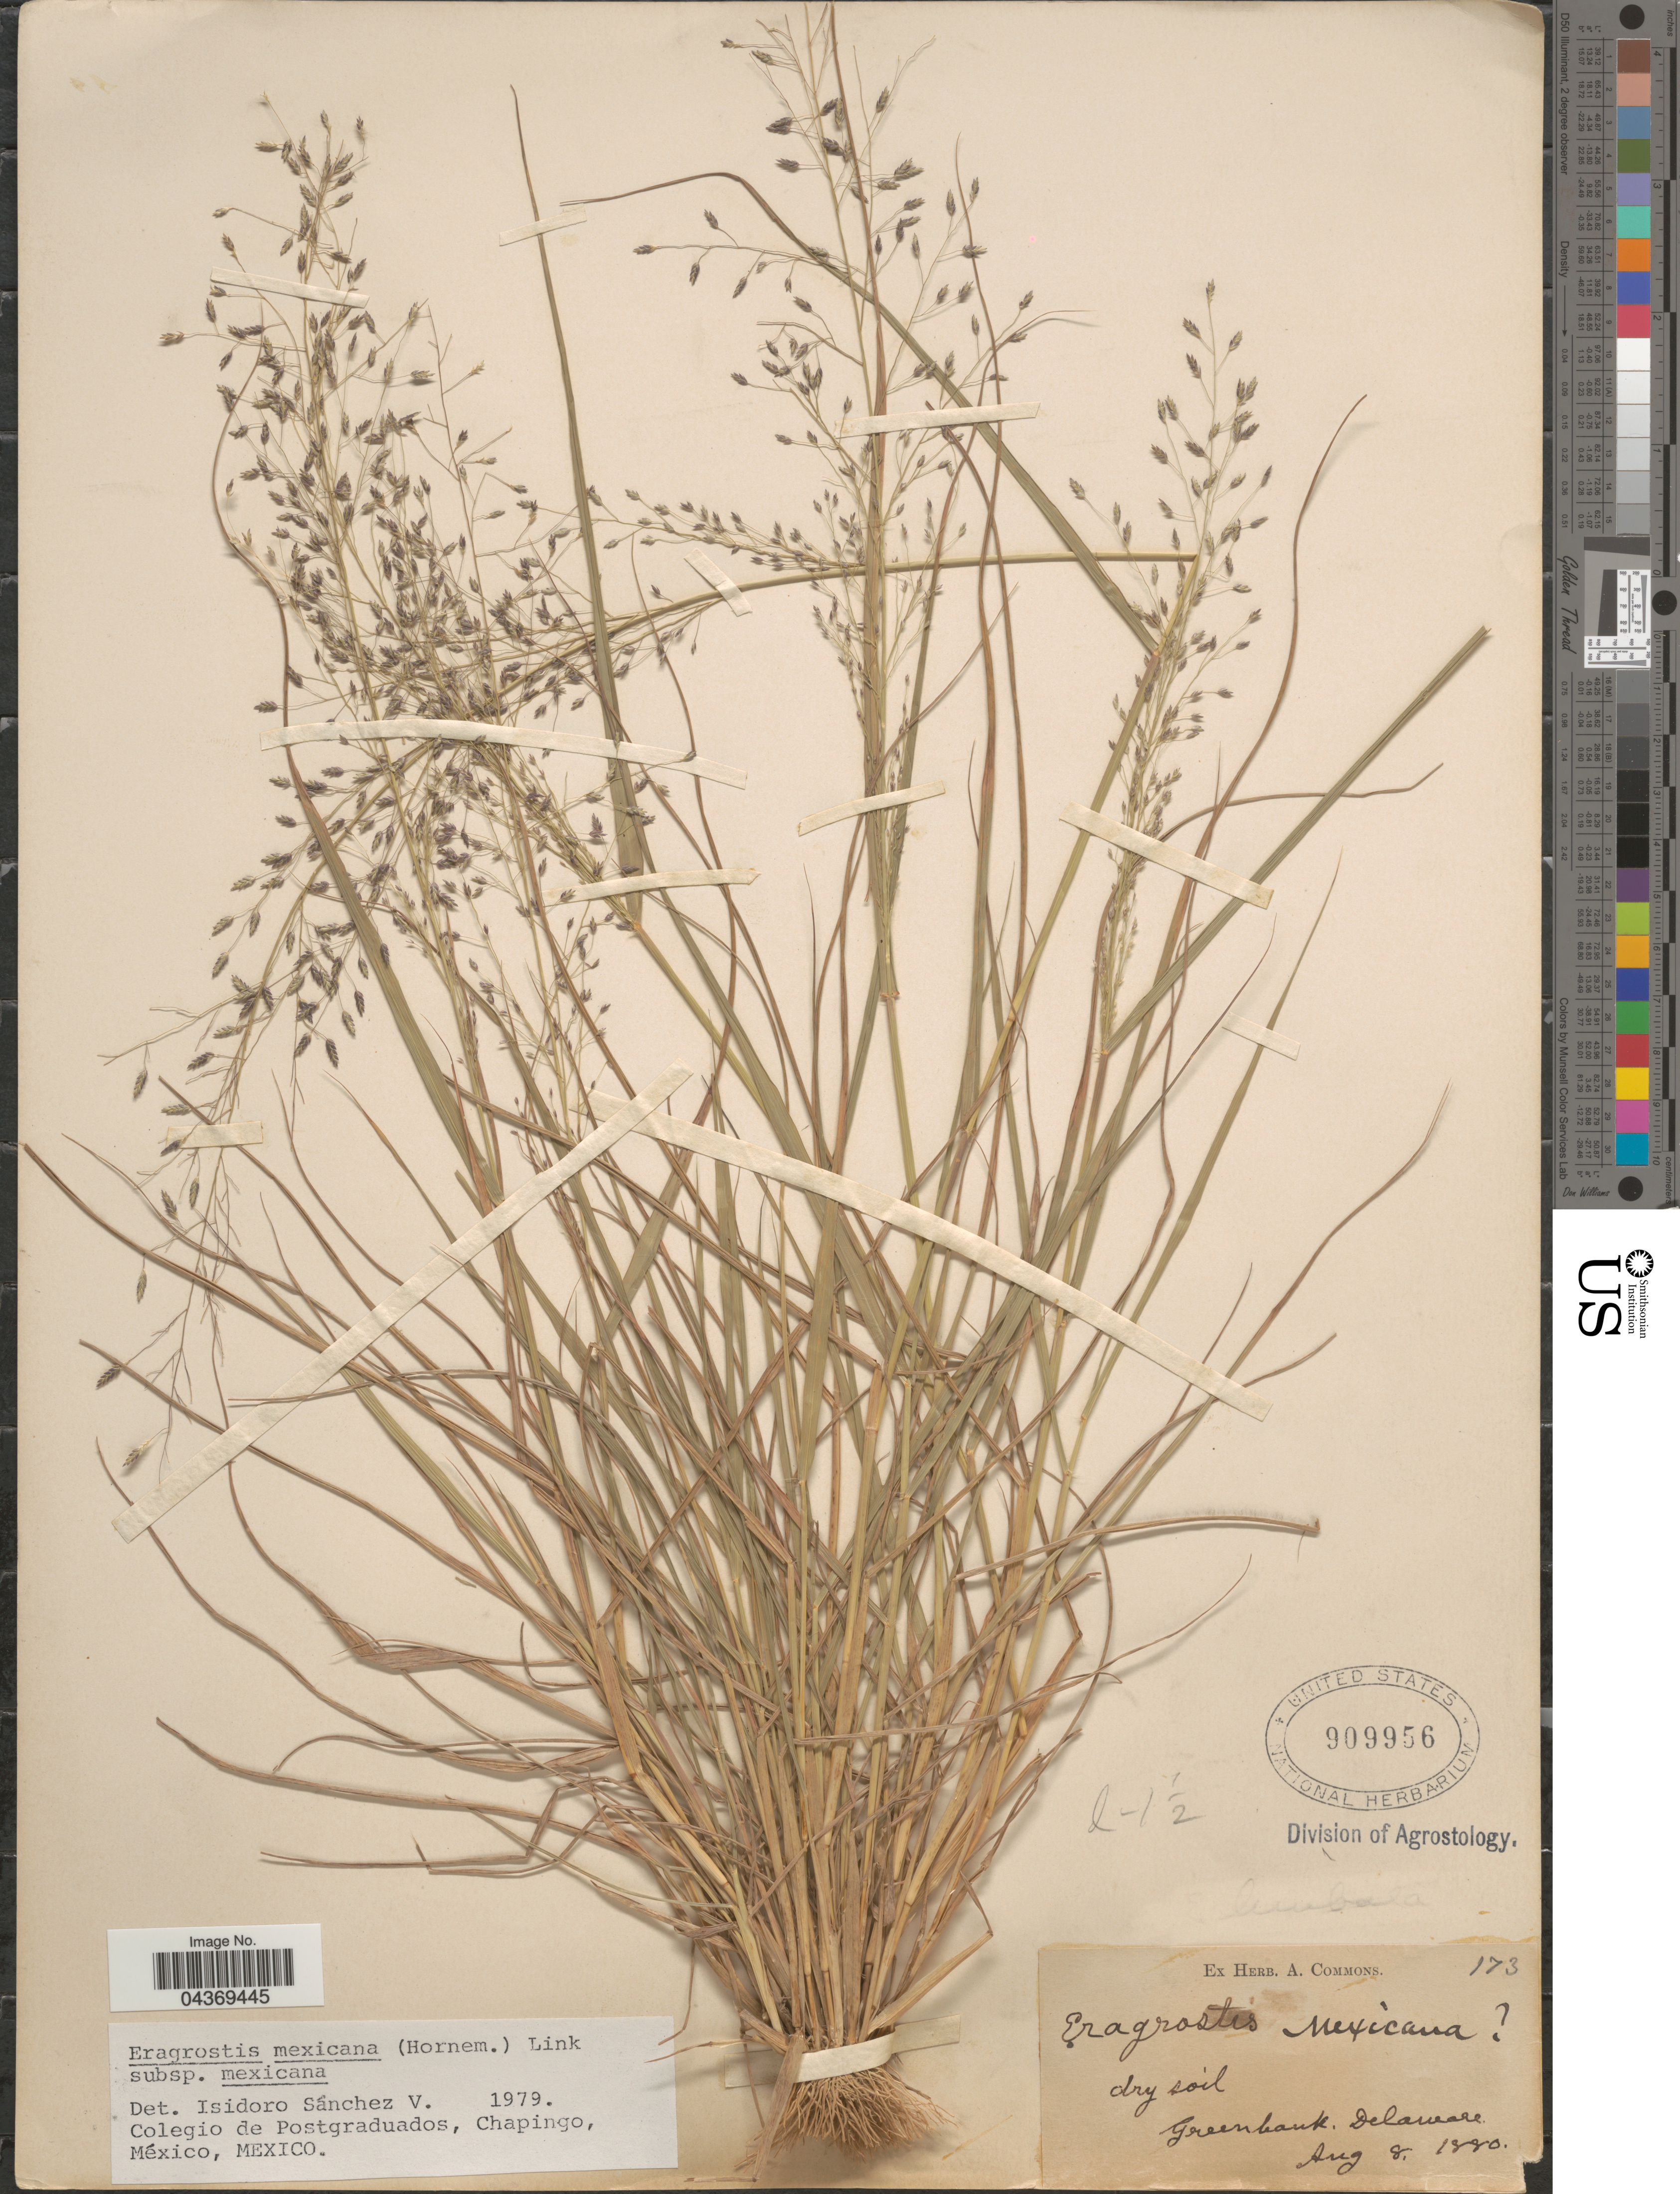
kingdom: Plantae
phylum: Tracheophyta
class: Liliopsida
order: Poales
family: Poaceae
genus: Eragrostis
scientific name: Eragrostis mexicana subsp. mexicana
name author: (Hornem.) Link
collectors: ex herb. A. Commons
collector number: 173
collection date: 1880-08-08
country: United States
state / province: Delaware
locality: Greenbank.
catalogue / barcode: US 909956